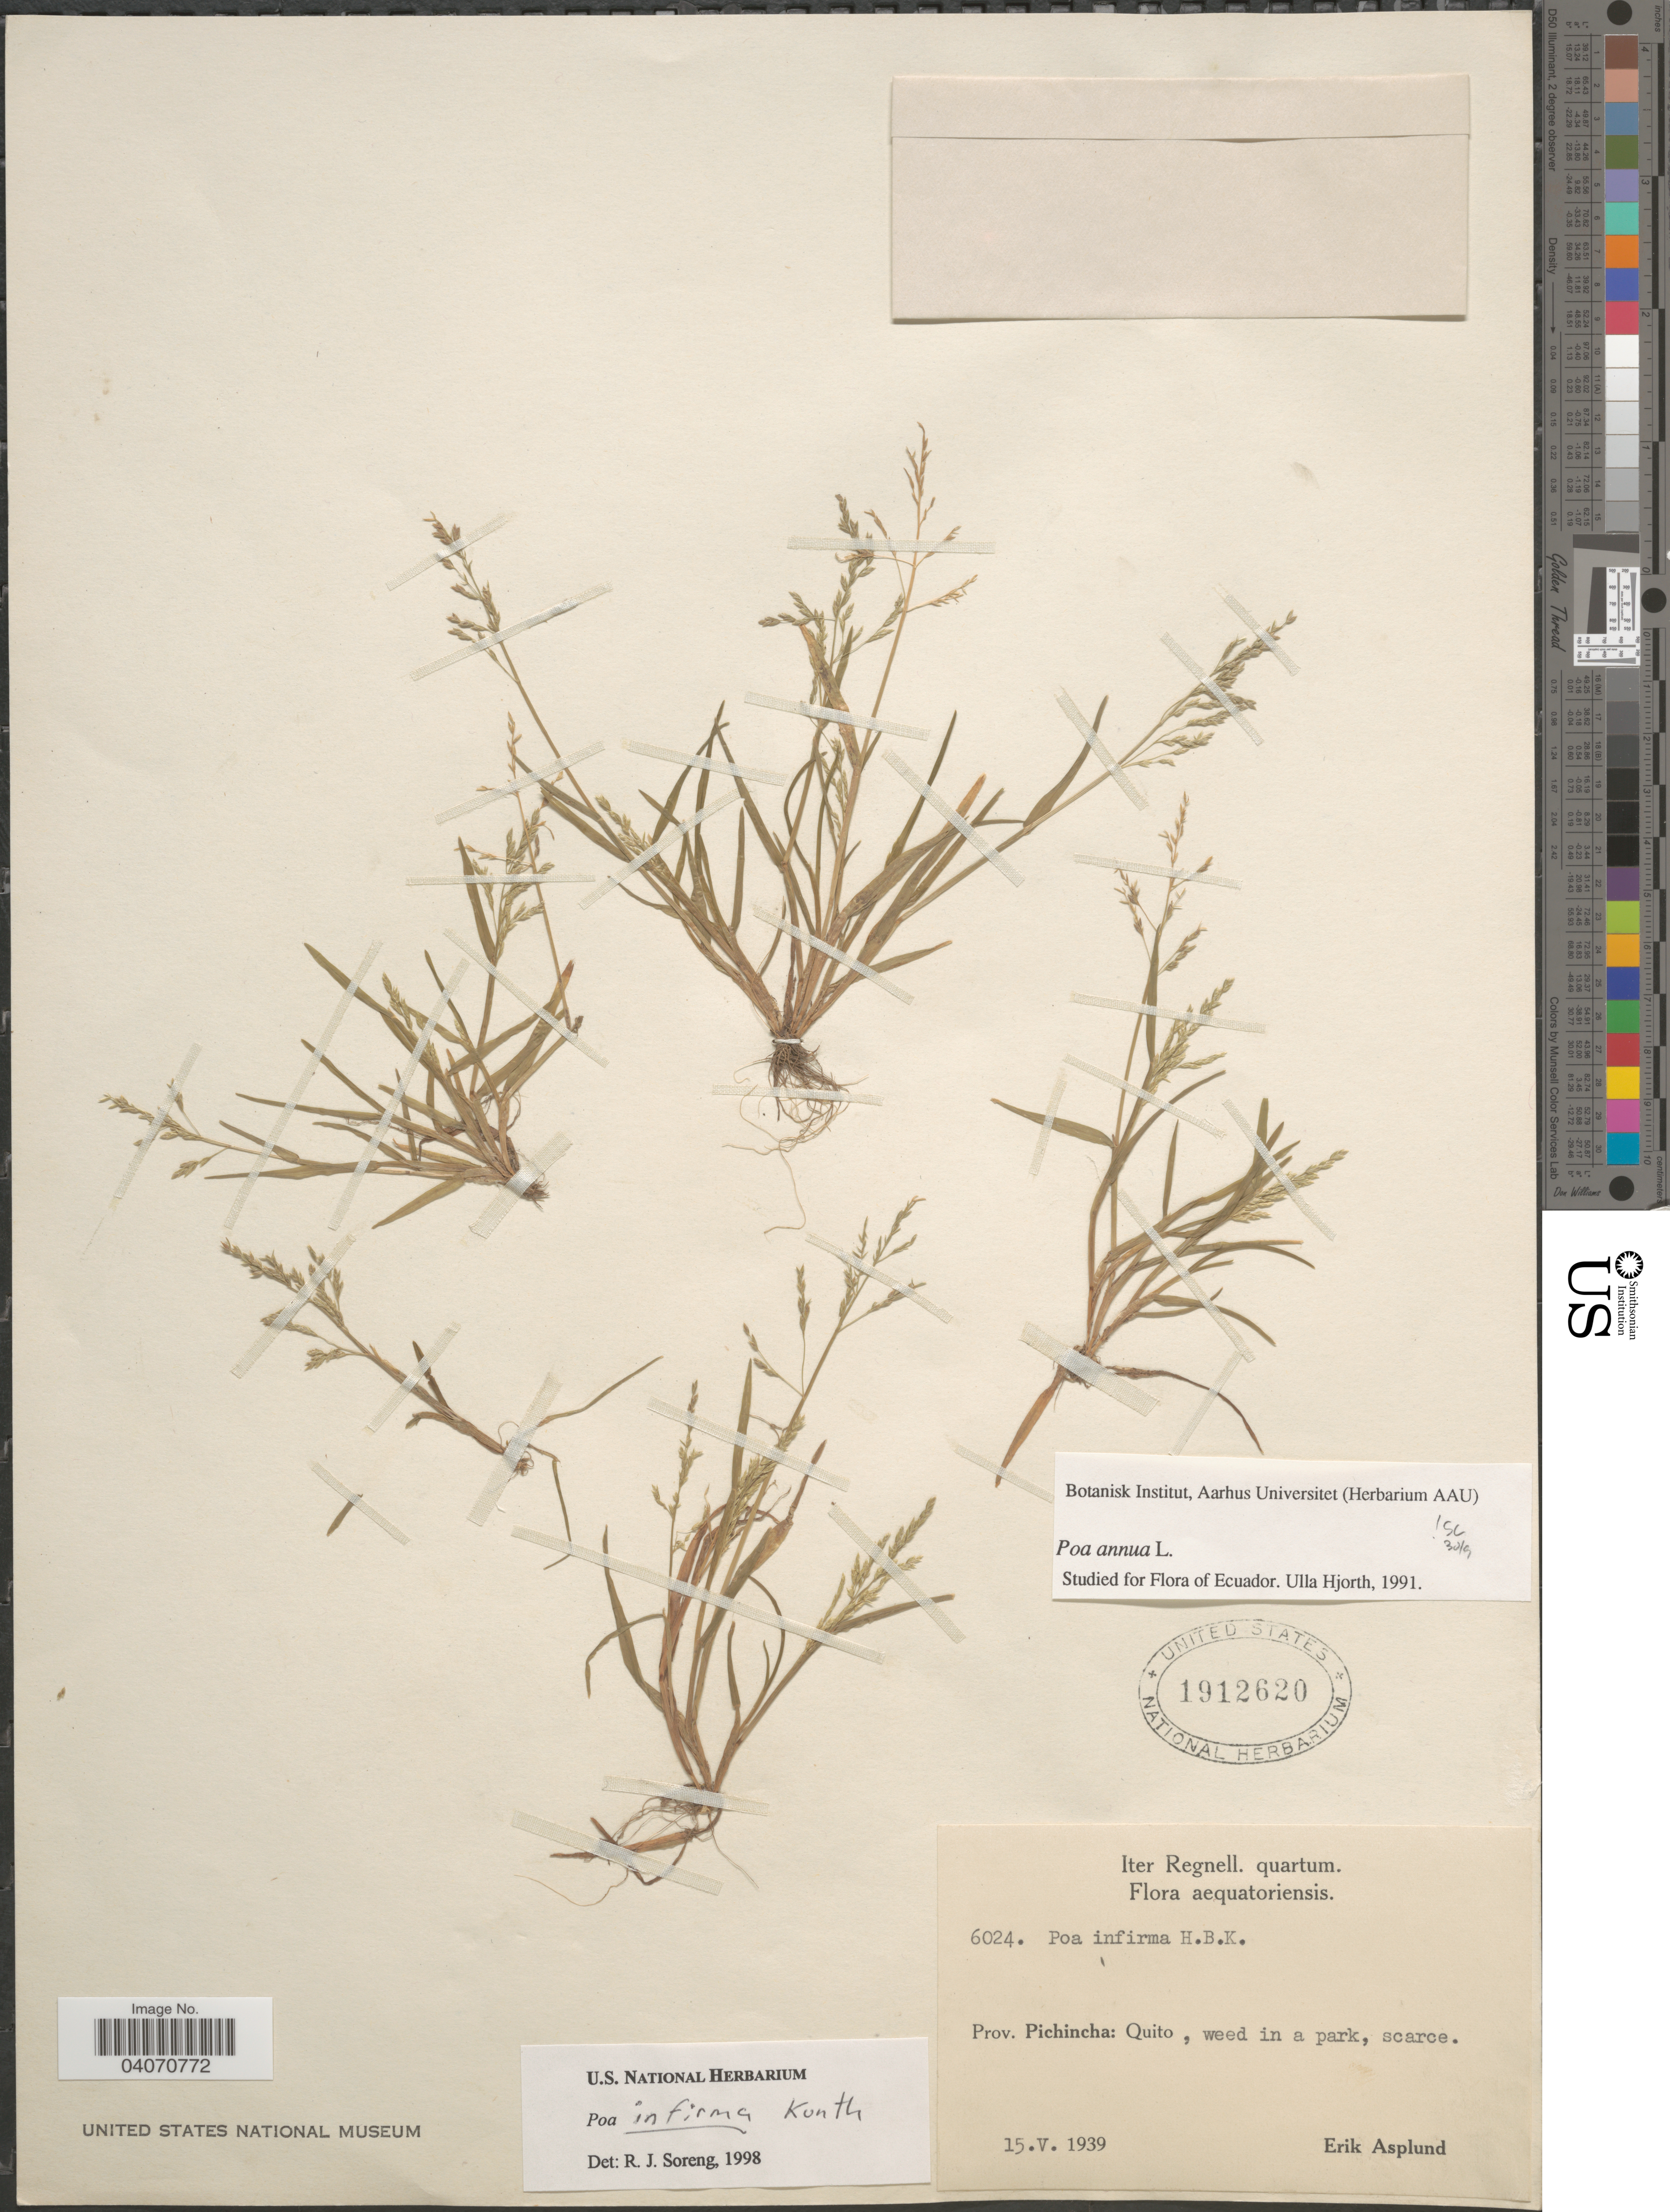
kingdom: Plantae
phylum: Tracheophyta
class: Liliopsida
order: Poales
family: Poaceae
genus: Poa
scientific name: Poa infirma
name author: Kunth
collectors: E. Asplund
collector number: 6024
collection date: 1939-05-15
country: Ecuador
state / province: Pichincha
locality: Iter Regnell. quartum. Quito, weed in a park, scarce.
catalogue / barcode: US 1912620